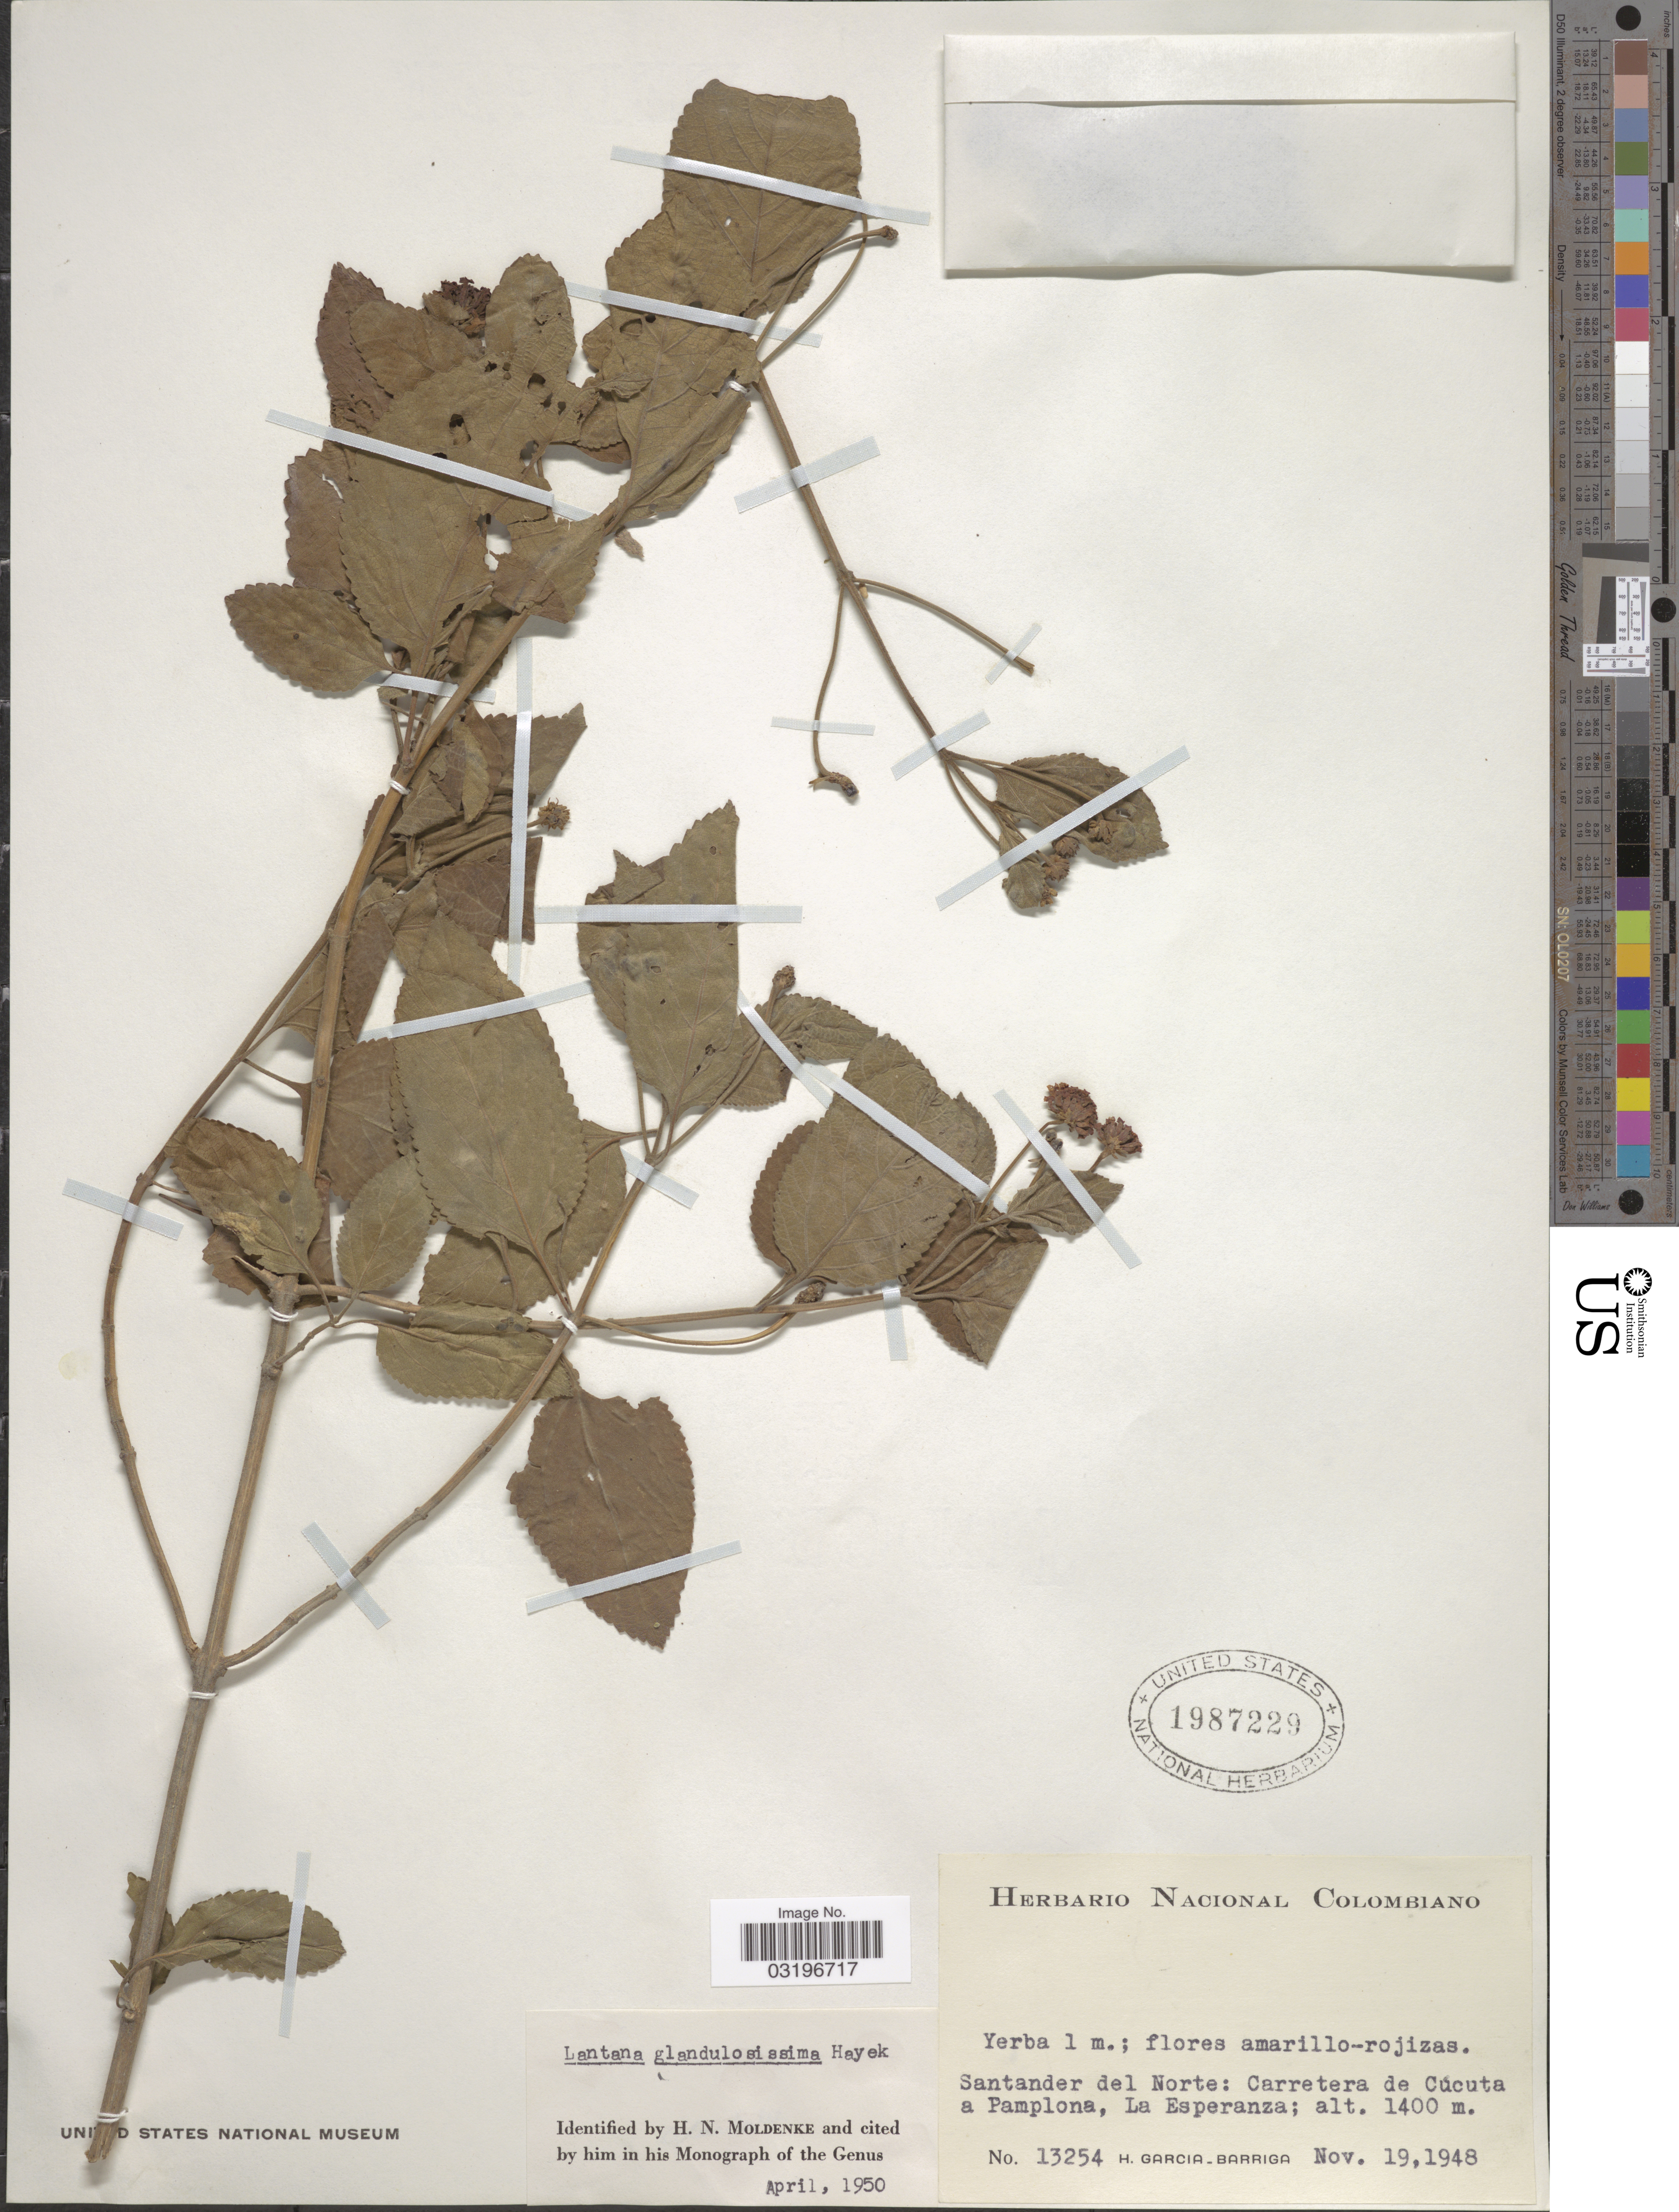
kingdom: Plantae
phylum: Tracheophyta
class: Magnoliopsida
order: Lamiales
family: Verbenaceae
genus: Lantana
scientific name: Lantana glandulosissima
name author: Hayek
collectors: H. García Barriga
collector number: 13254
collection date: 1948-11-19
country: Colombia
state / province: Norte de Santander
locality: Carretera de Cucuta a Pamplona, La Esperanza.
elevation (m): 1400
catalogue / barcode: US 1987229